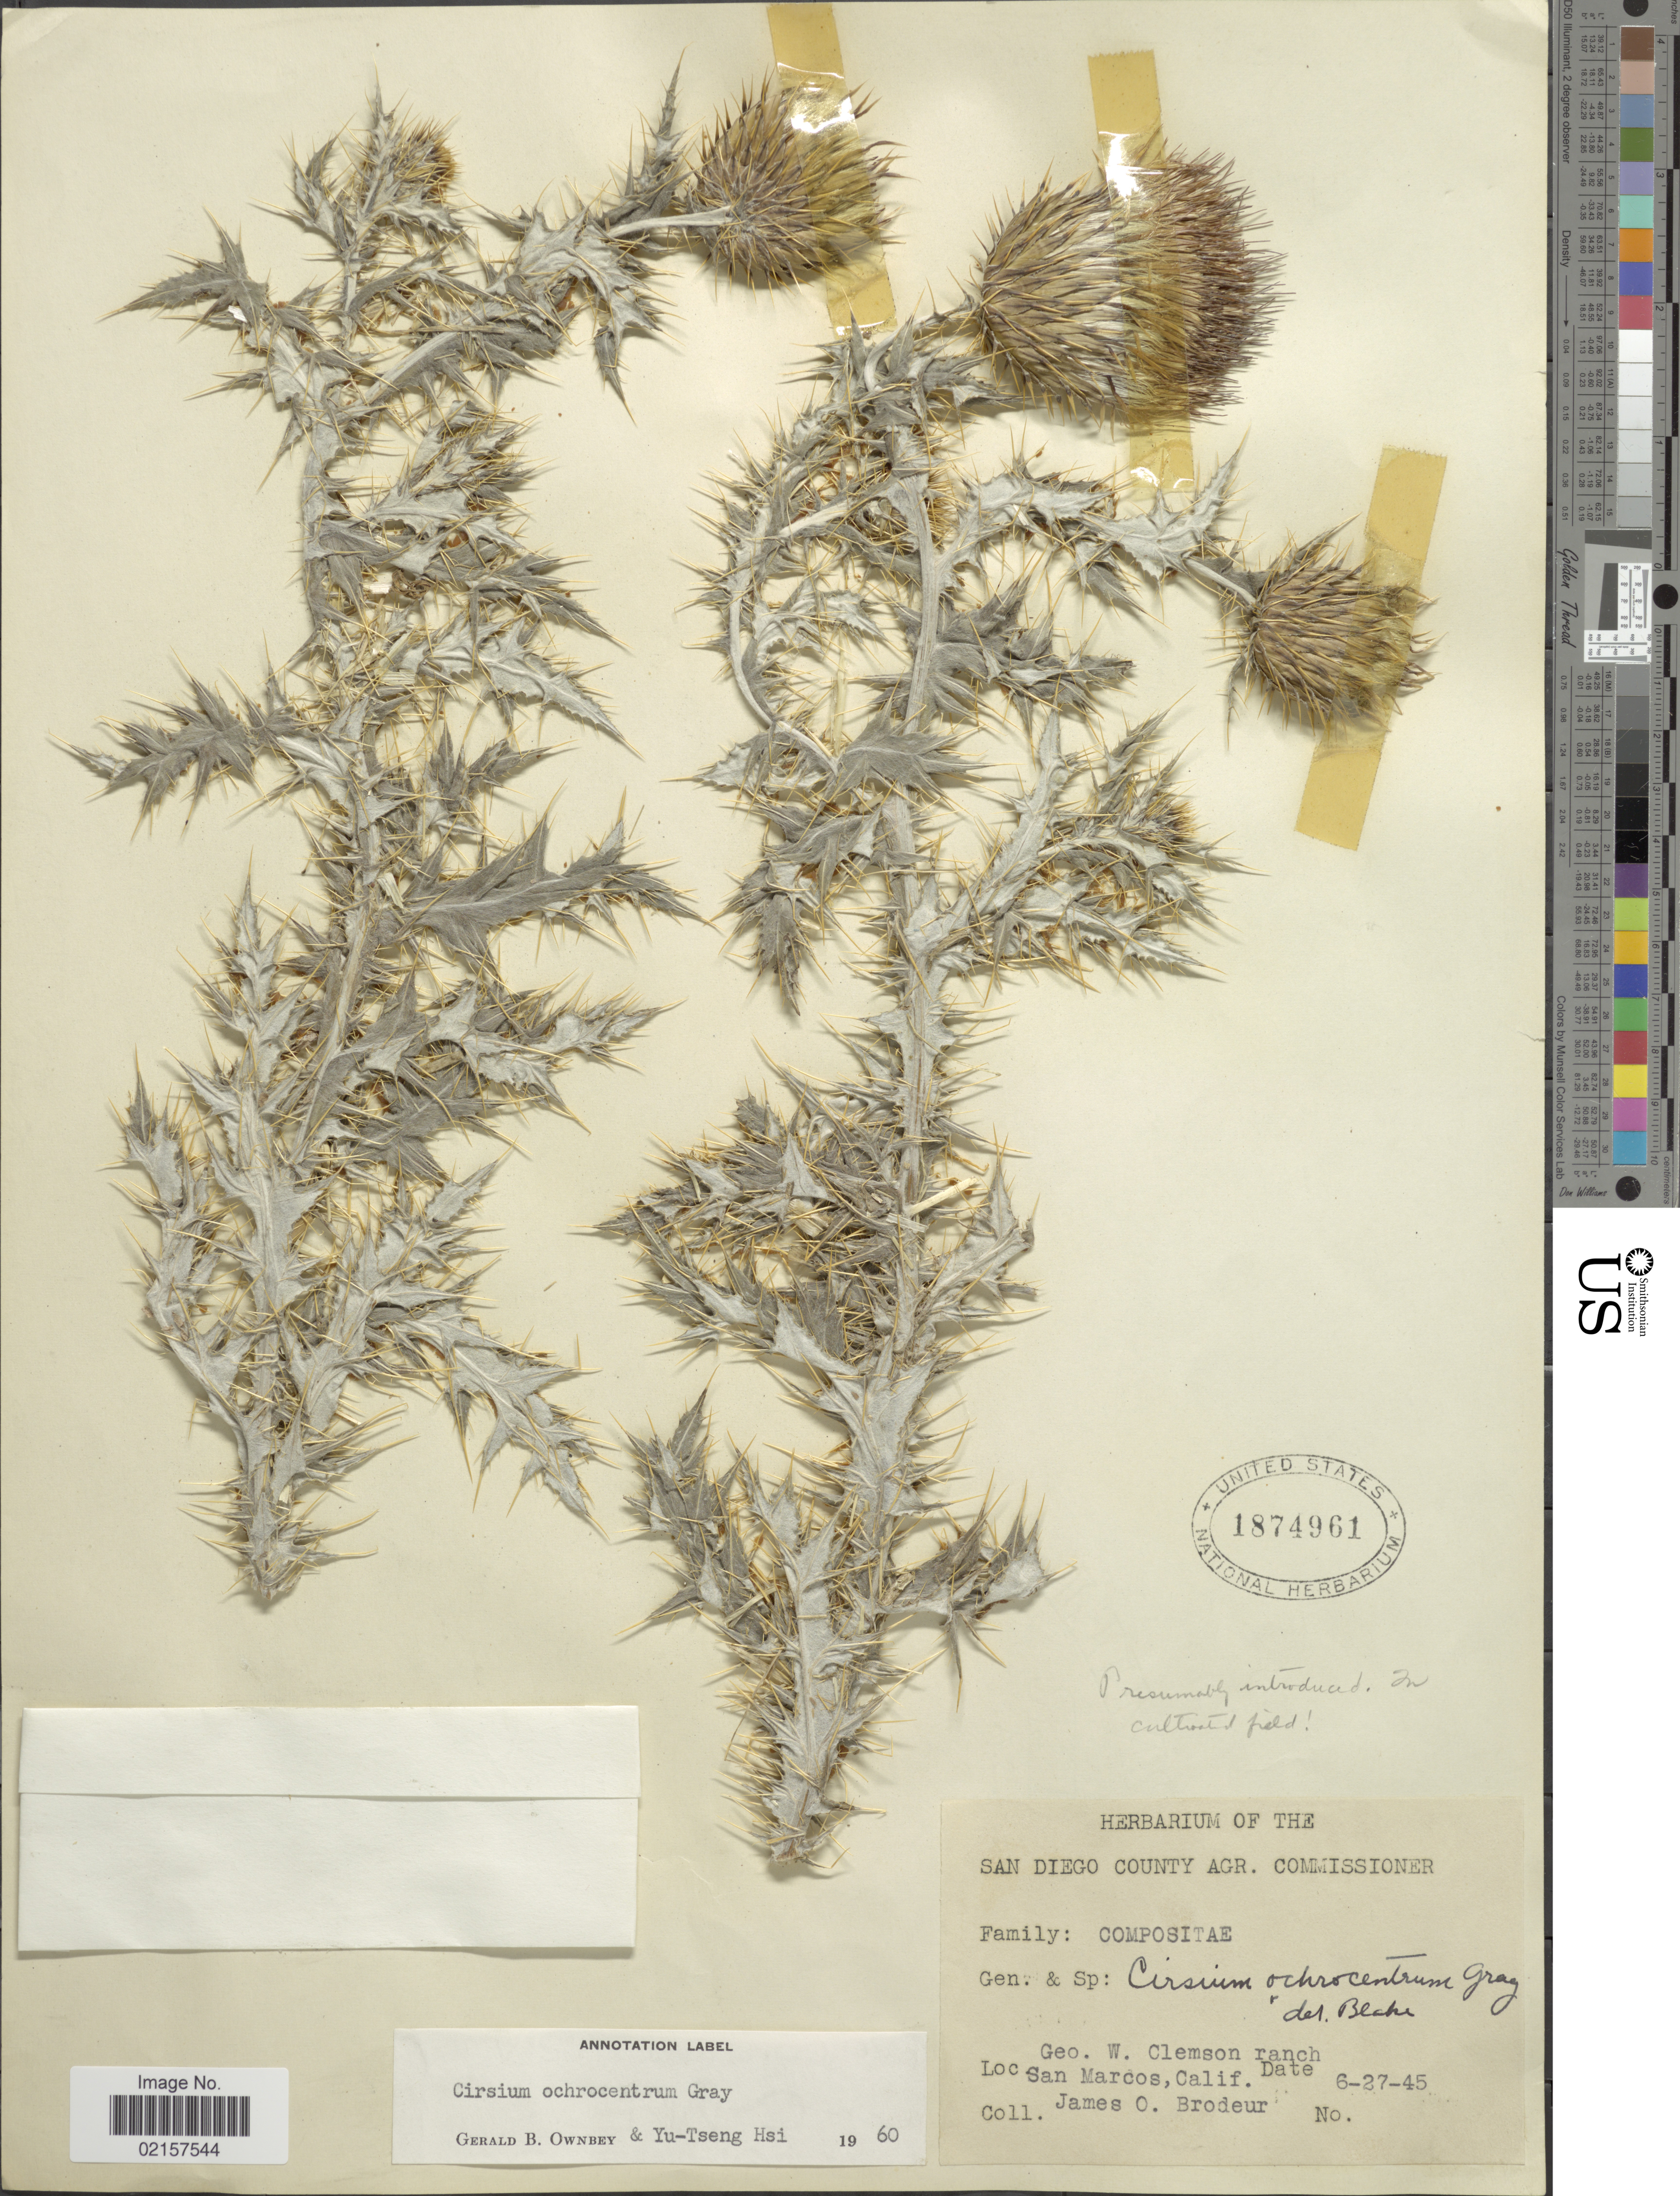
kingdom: Plantae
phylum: Tracheophyta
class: Magnoliopsida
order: Asterales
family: Asteraceae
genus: Cirsium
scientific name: Cirsium ochrocentrum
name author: A. Gray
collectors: J. Brodeur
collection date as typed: Transcribed d/m/y: 27/6/45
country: United States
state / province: California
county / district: San Diego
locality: San Diego County, Geo. W. Clemson ranch, San Marcos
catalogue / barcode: US 1874961